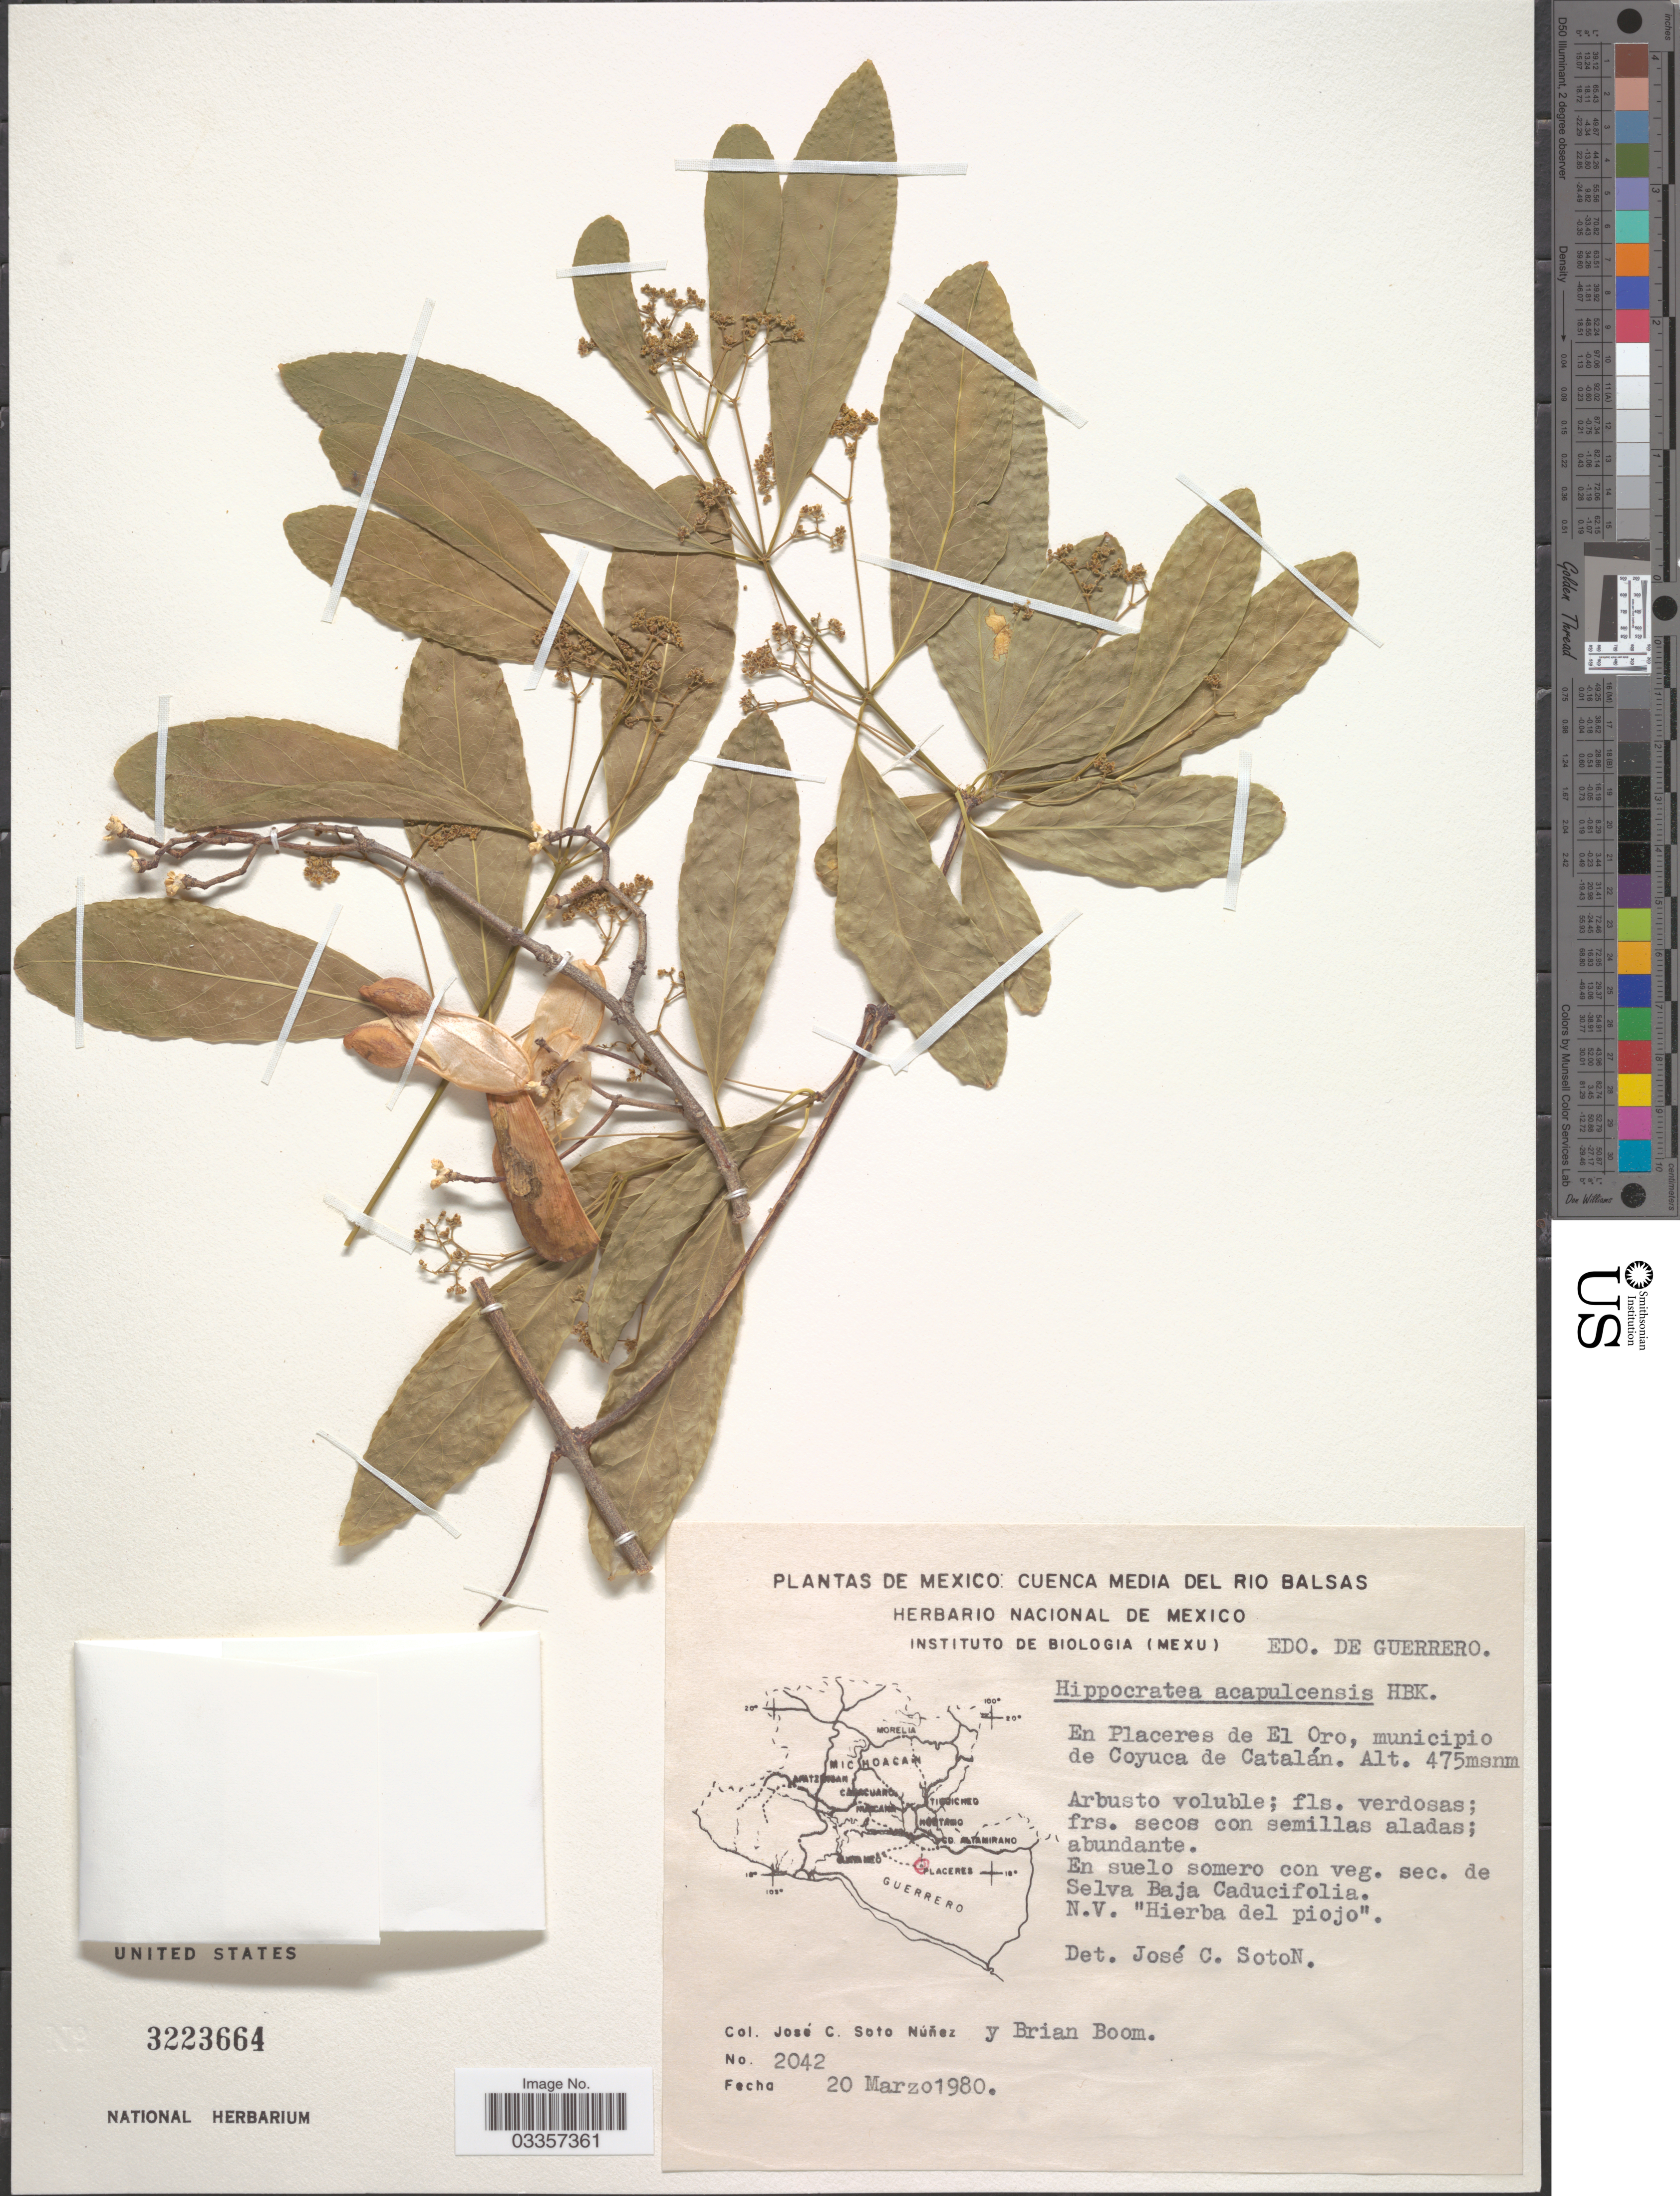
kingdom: Plantae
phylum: Tracheophyta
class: Magnoliopsida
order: Celastrales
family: Celastraceae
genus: Hippocratea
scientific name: Hippocratea acapulcensis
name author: Kunth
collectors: J. Soto & B. M. Boom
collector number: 2042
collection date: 1980-03-20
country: Mexico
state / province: Guerrero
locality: Cuenca Media del Rio Balsas. En Placeres de El Oro, municipio de Coyuca de Catalán. En suelo somero con veg. sec. de Selva Baja Caducifolia.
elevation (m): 475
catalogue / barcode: US 3223664